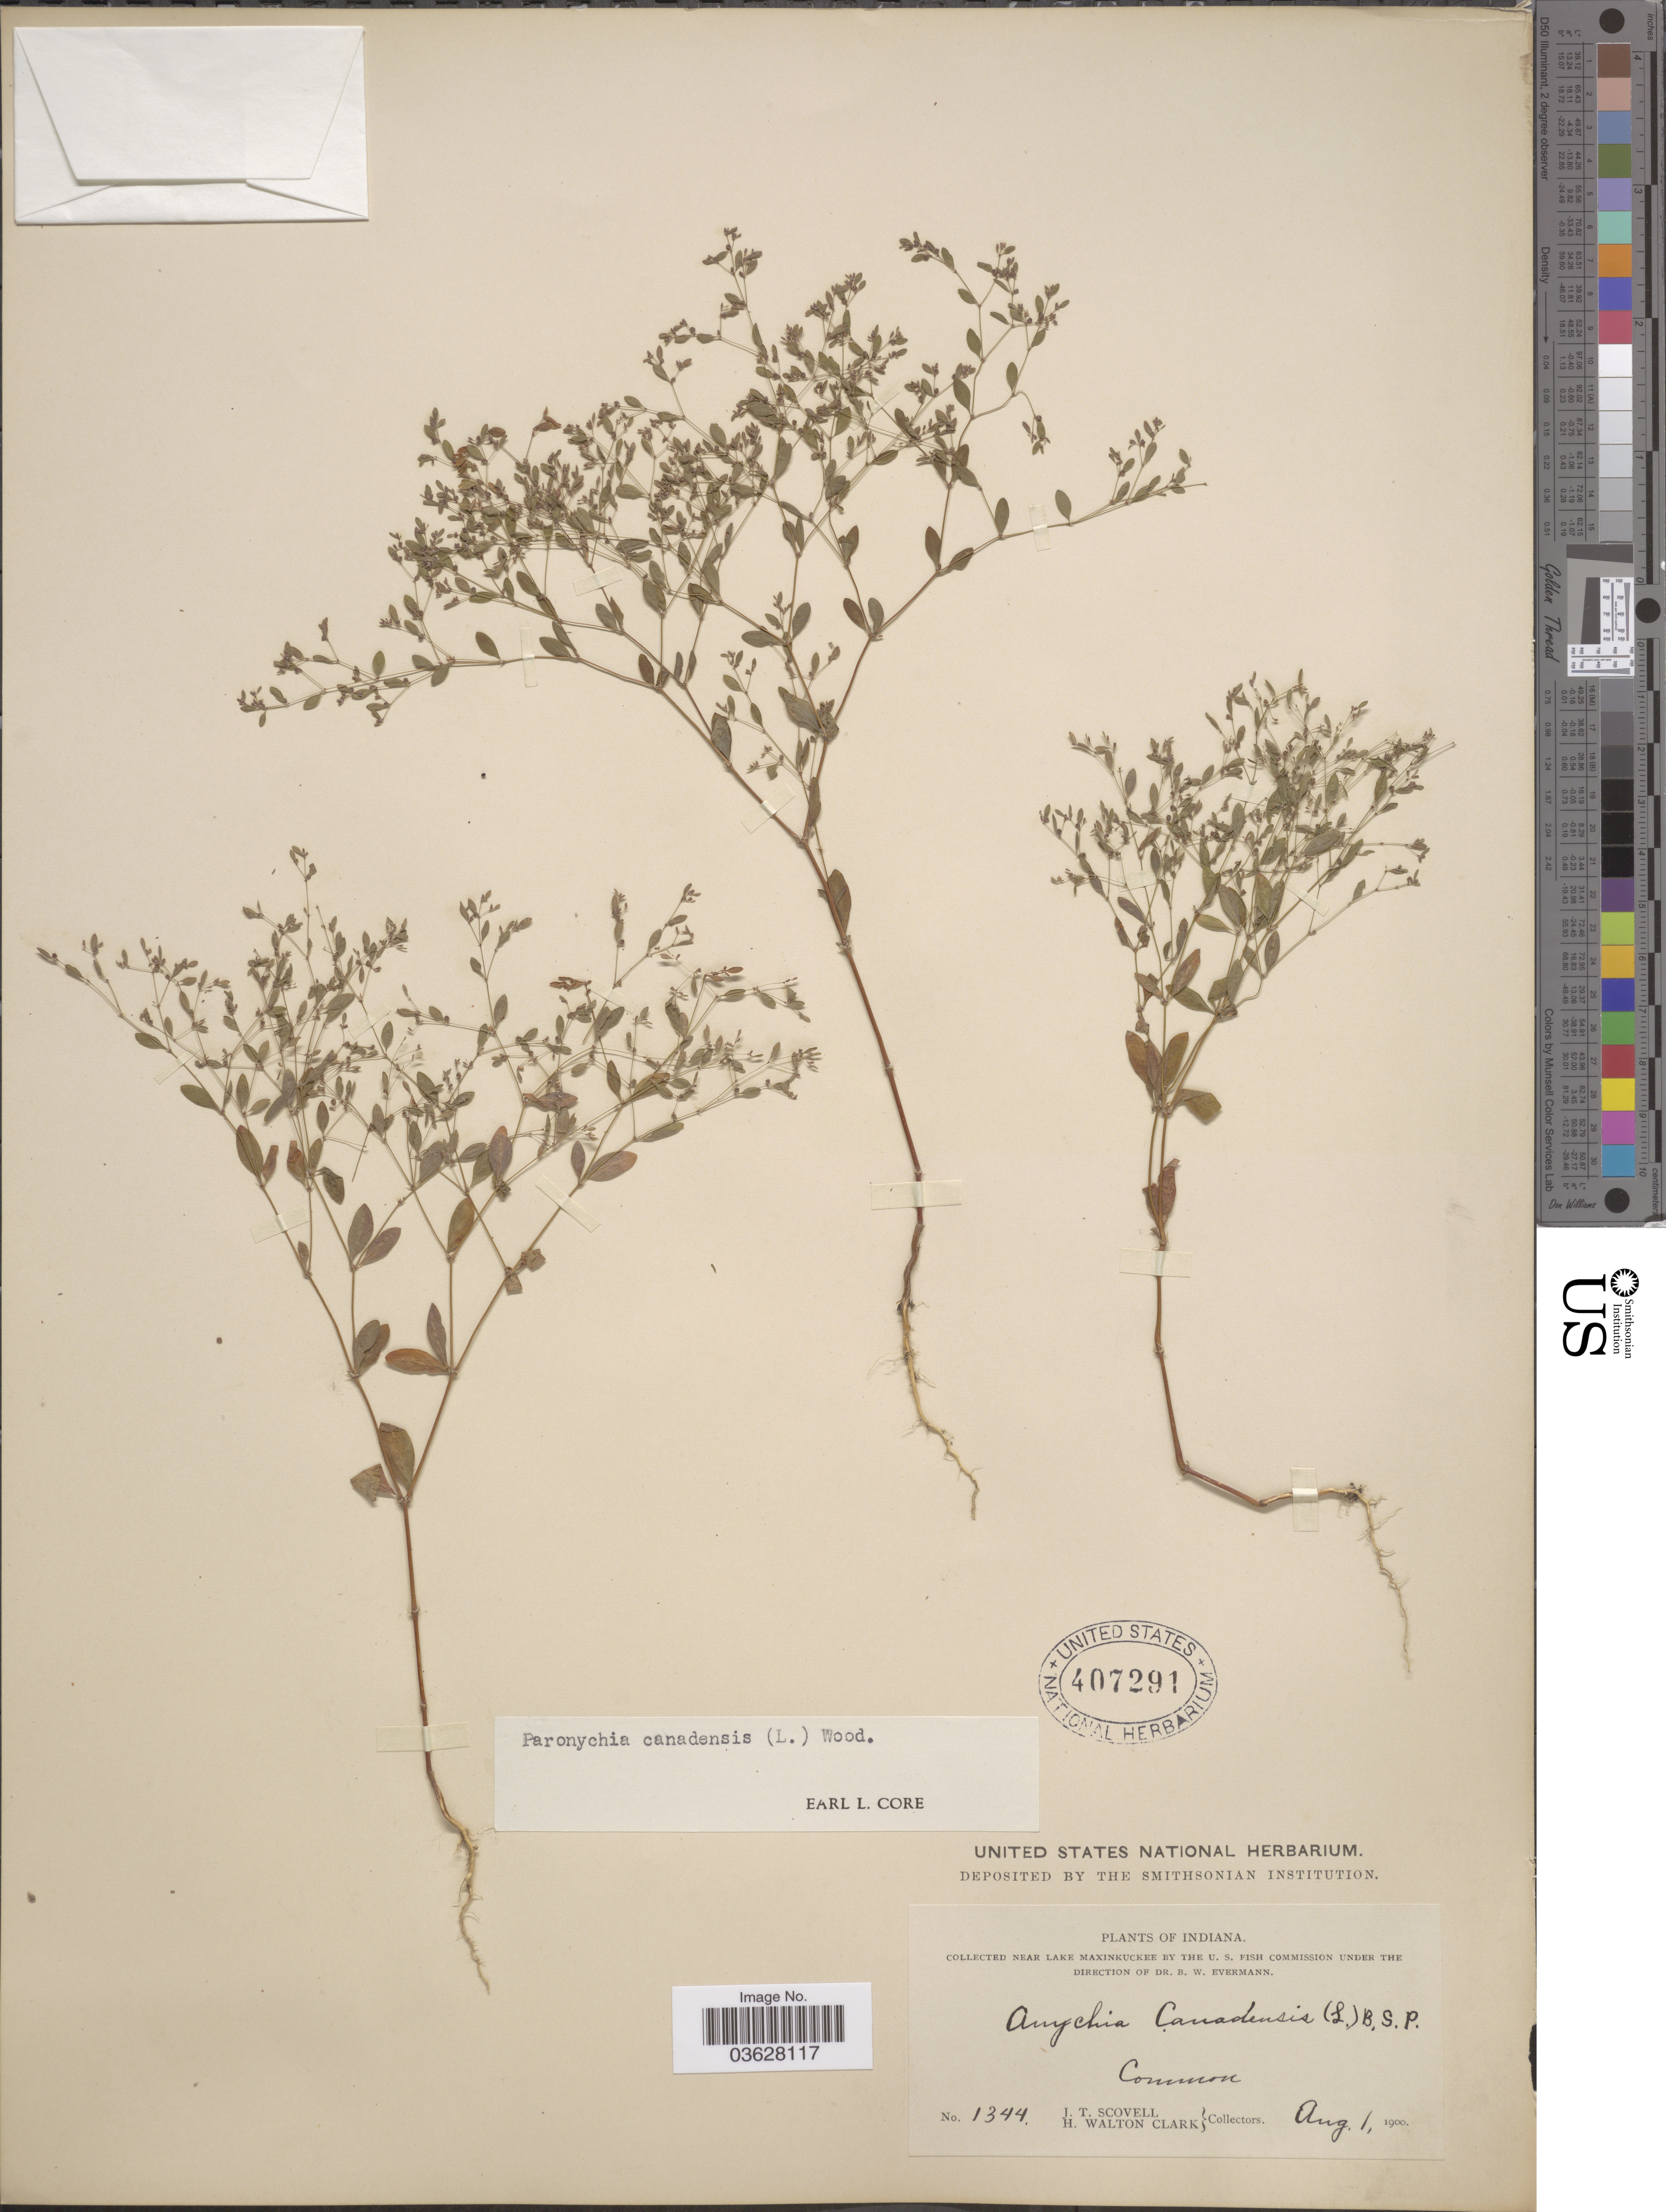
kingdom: Plantae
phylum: Tracheophyta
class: Magnoliopsida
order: Caryophyllales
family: Caryophyllaceae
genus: Paronychia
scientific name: Paronychia canadensis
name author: (L.) Alph. Wood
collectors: J. T. Scovell & H. W. Clark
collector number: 1344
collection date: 1900-08-01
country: United States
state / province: Indiana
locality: Near Lake Maxinkuckee.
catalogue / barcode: US 407291